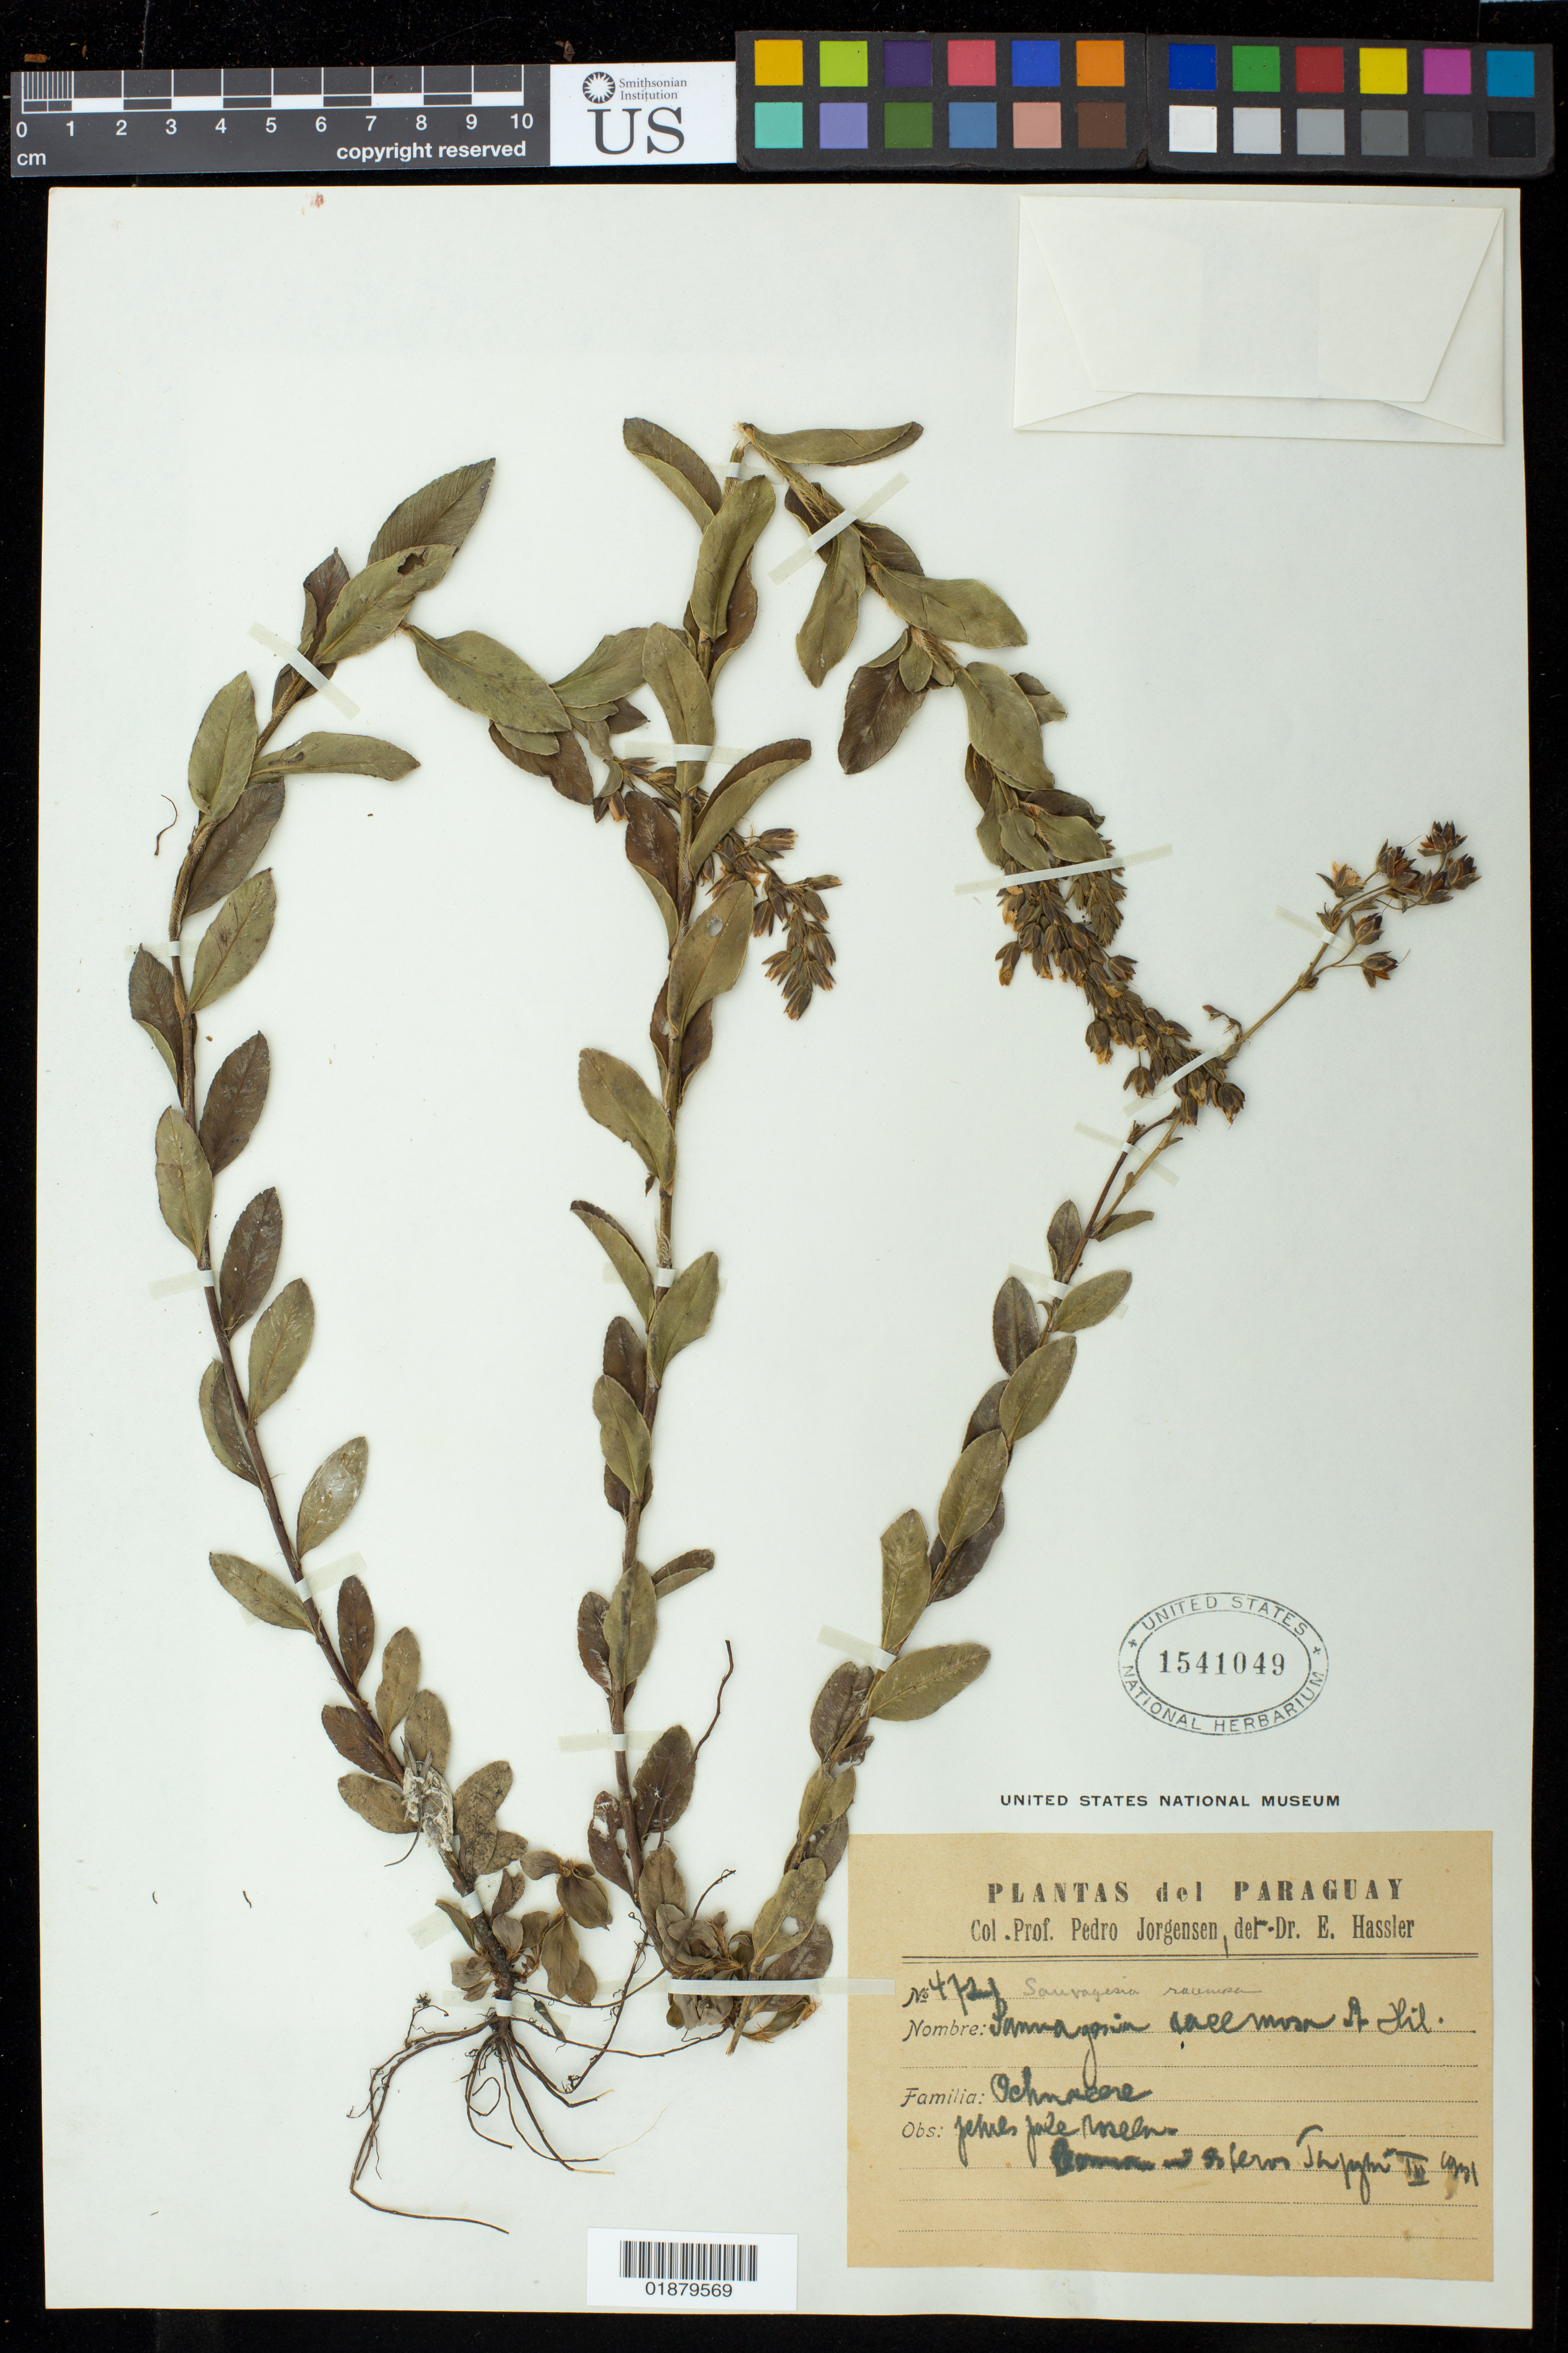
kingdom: Plantae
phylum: Tracheophyta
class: Magnoliopsida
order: Malpighiales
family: Ochnaceae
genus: Sauvagesia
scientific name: Sauvagesia racemosa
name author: A. St.-Hil.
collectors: P. Jorgensen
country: Paraguay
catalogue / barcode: US 1541049